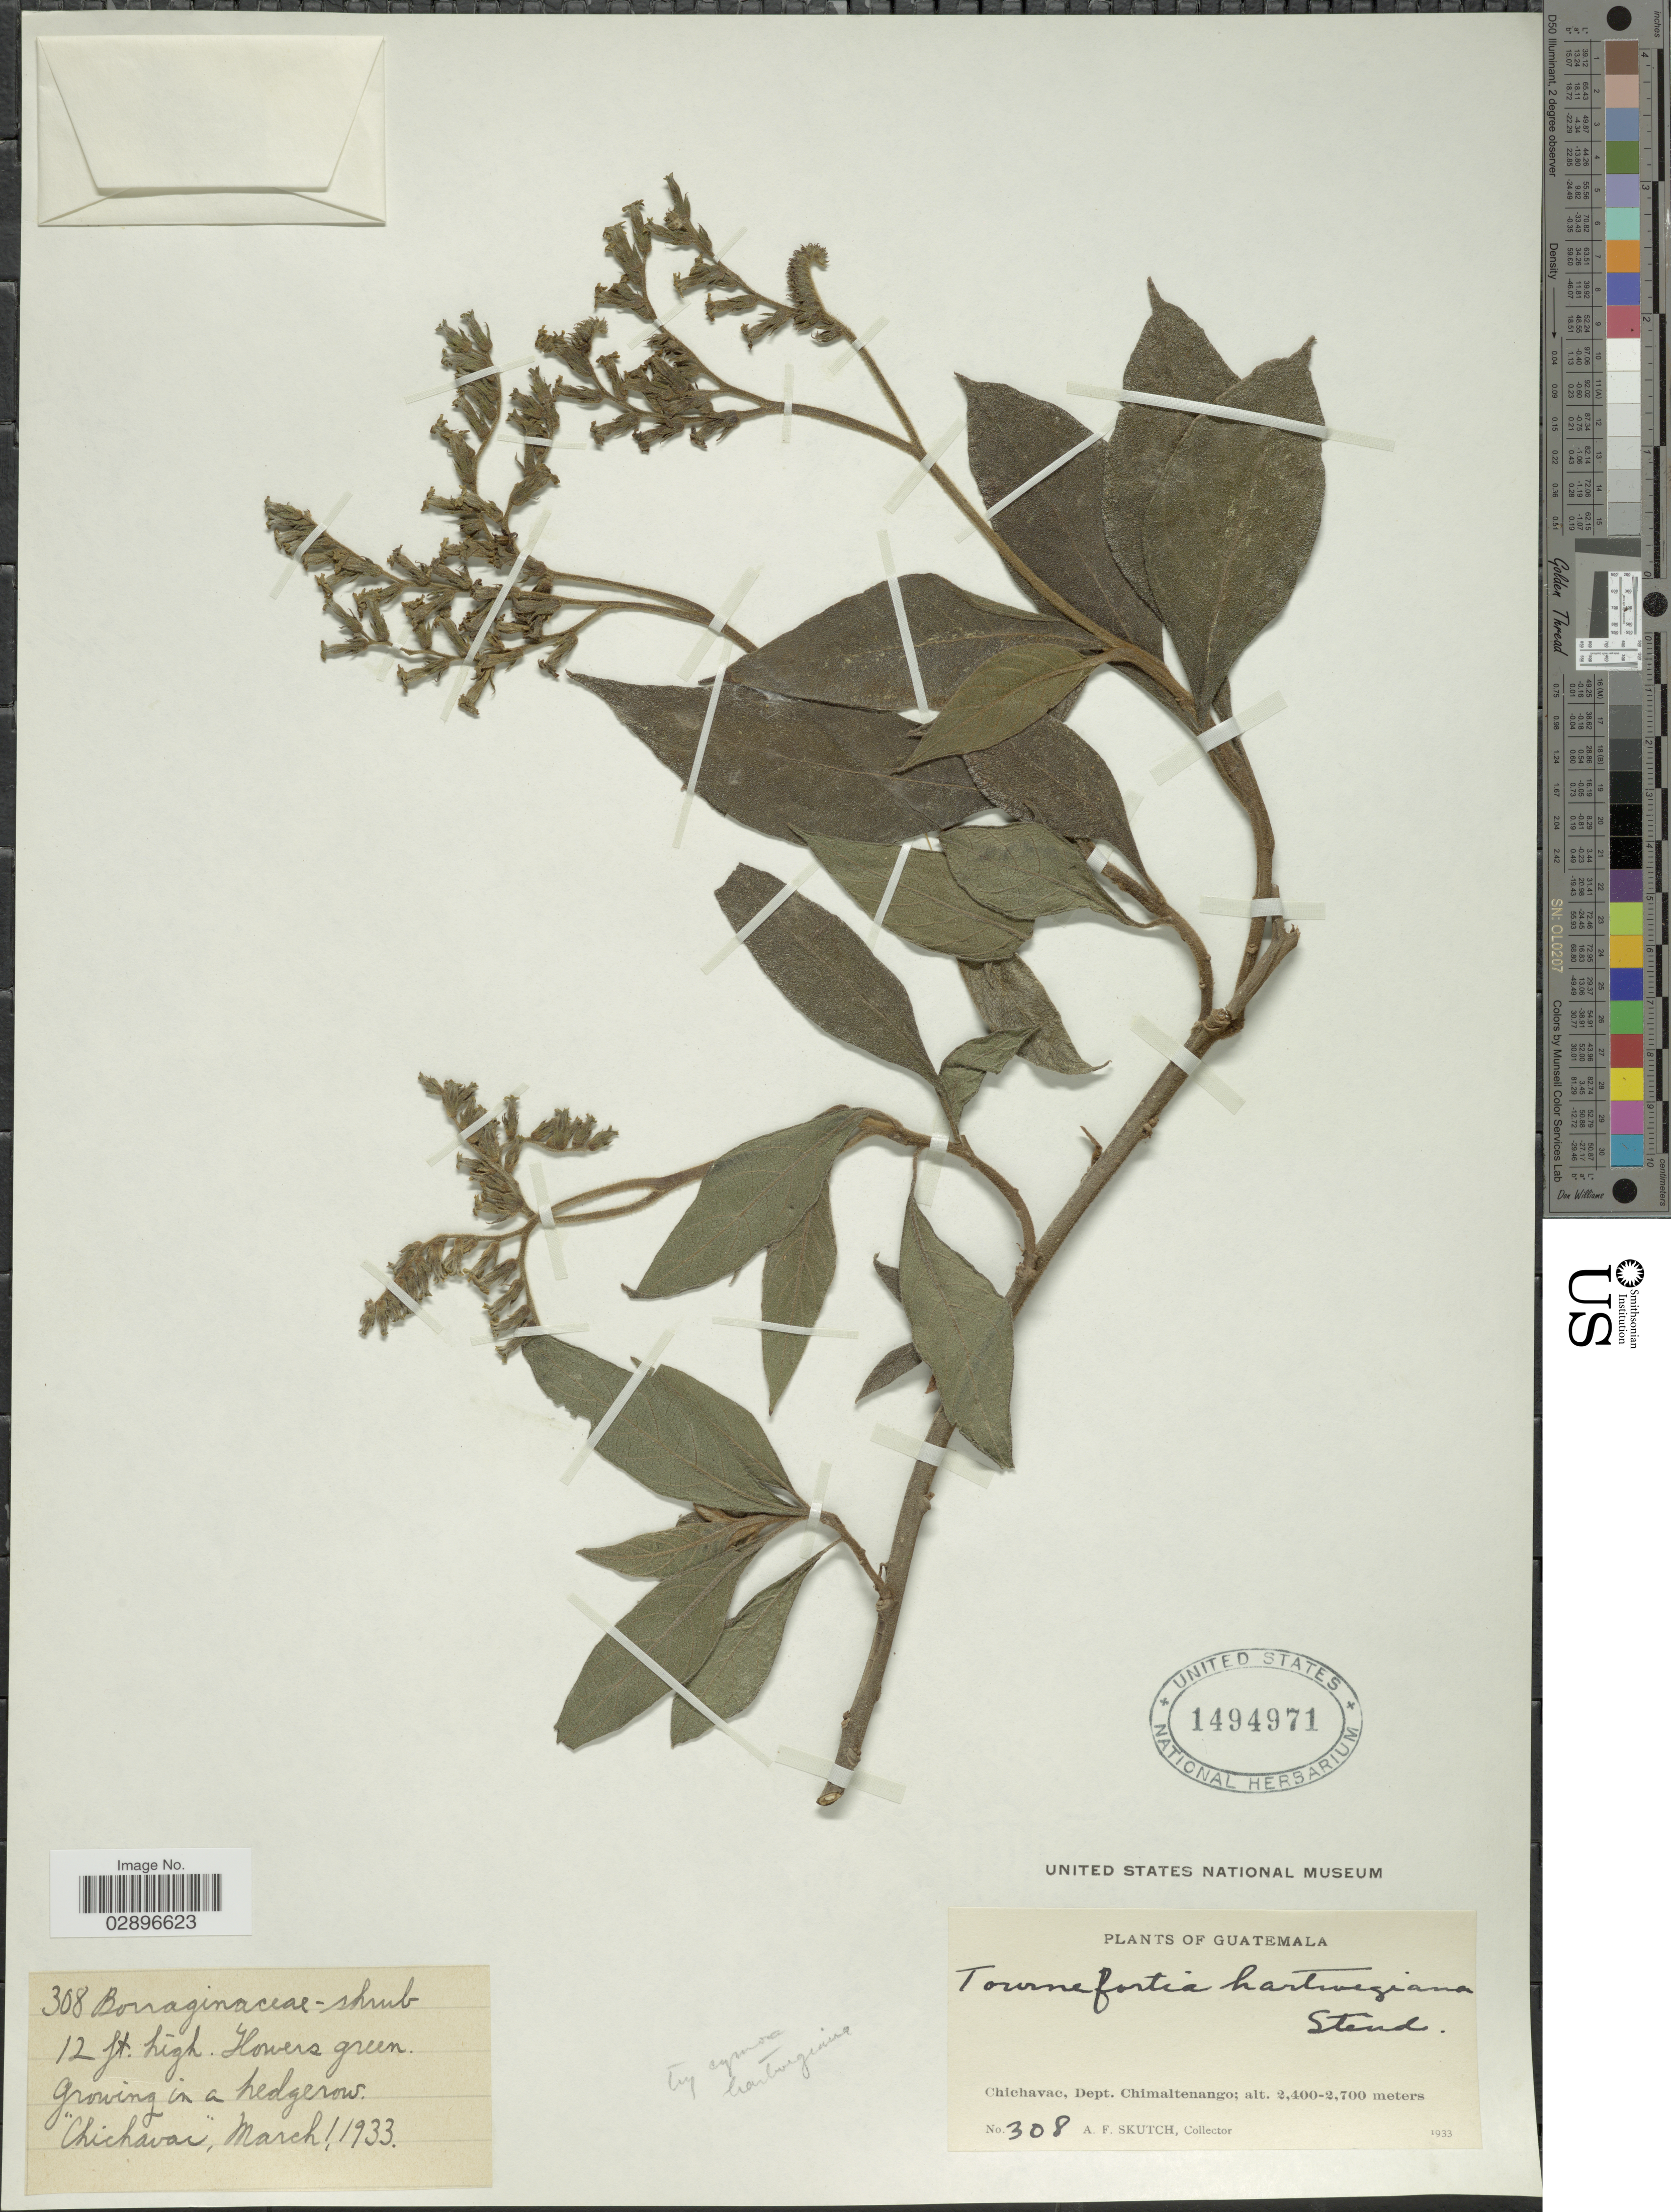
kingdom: Plantae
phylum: Tracheophyta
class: Magnoliopsida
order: Boraginales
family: Heliotropiaceae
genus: Tournefortia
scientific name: Tournefortia hartwegiana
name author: Steud.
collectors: A. F. Skutch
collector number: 308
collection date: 1933-03-01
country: Guatemala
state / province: Chimaltenango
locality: Chichavac, Dept. Chimaltenango.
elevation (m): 2400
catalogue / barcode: US 1494971